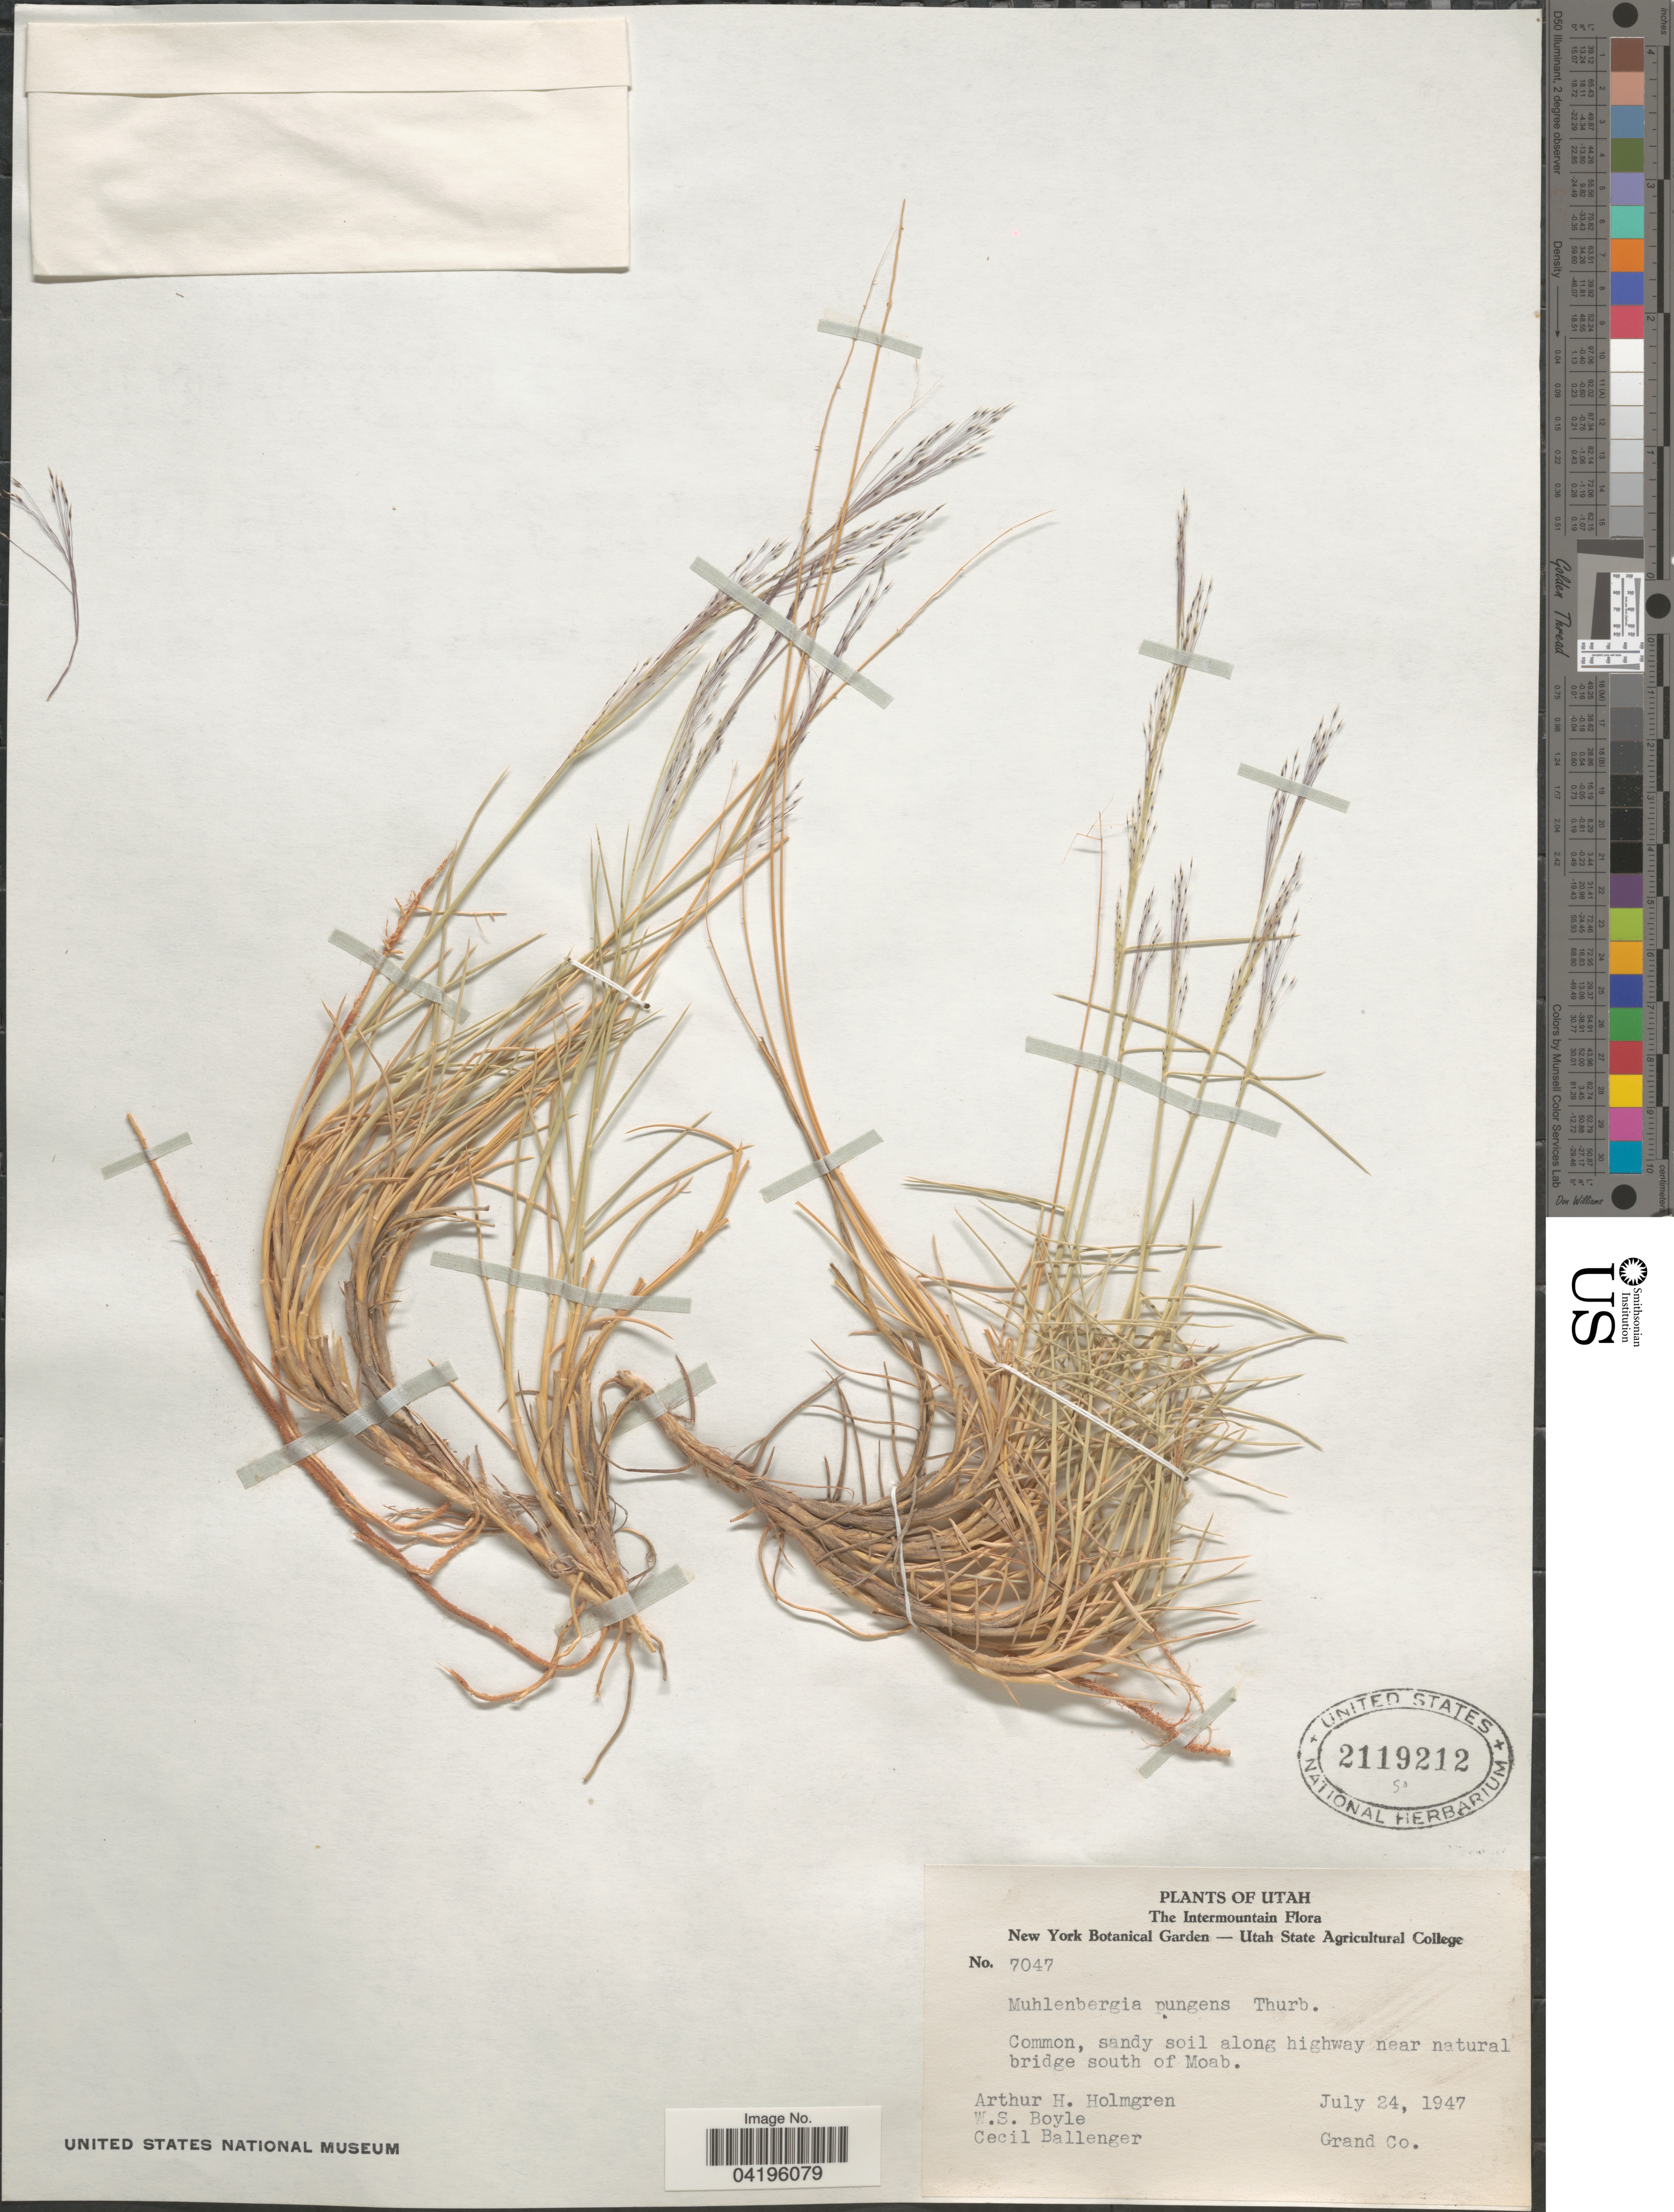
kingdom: Plantae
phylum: Tracheophyta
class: Liliopsida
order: Poales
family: Poaceae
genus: Muhlenbergia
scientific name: Muhlenbergia pungens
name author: Thurb. ex A. Gray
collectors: A. H. Holmgren, W. Boyle & C. Ballenger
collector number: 7047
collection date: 1947-07-24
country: United States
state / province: Utah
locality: The Intermountain. Common, sandy soil along highway near natural bridge south of Moab. Grand Co.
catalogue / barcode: US 2119212